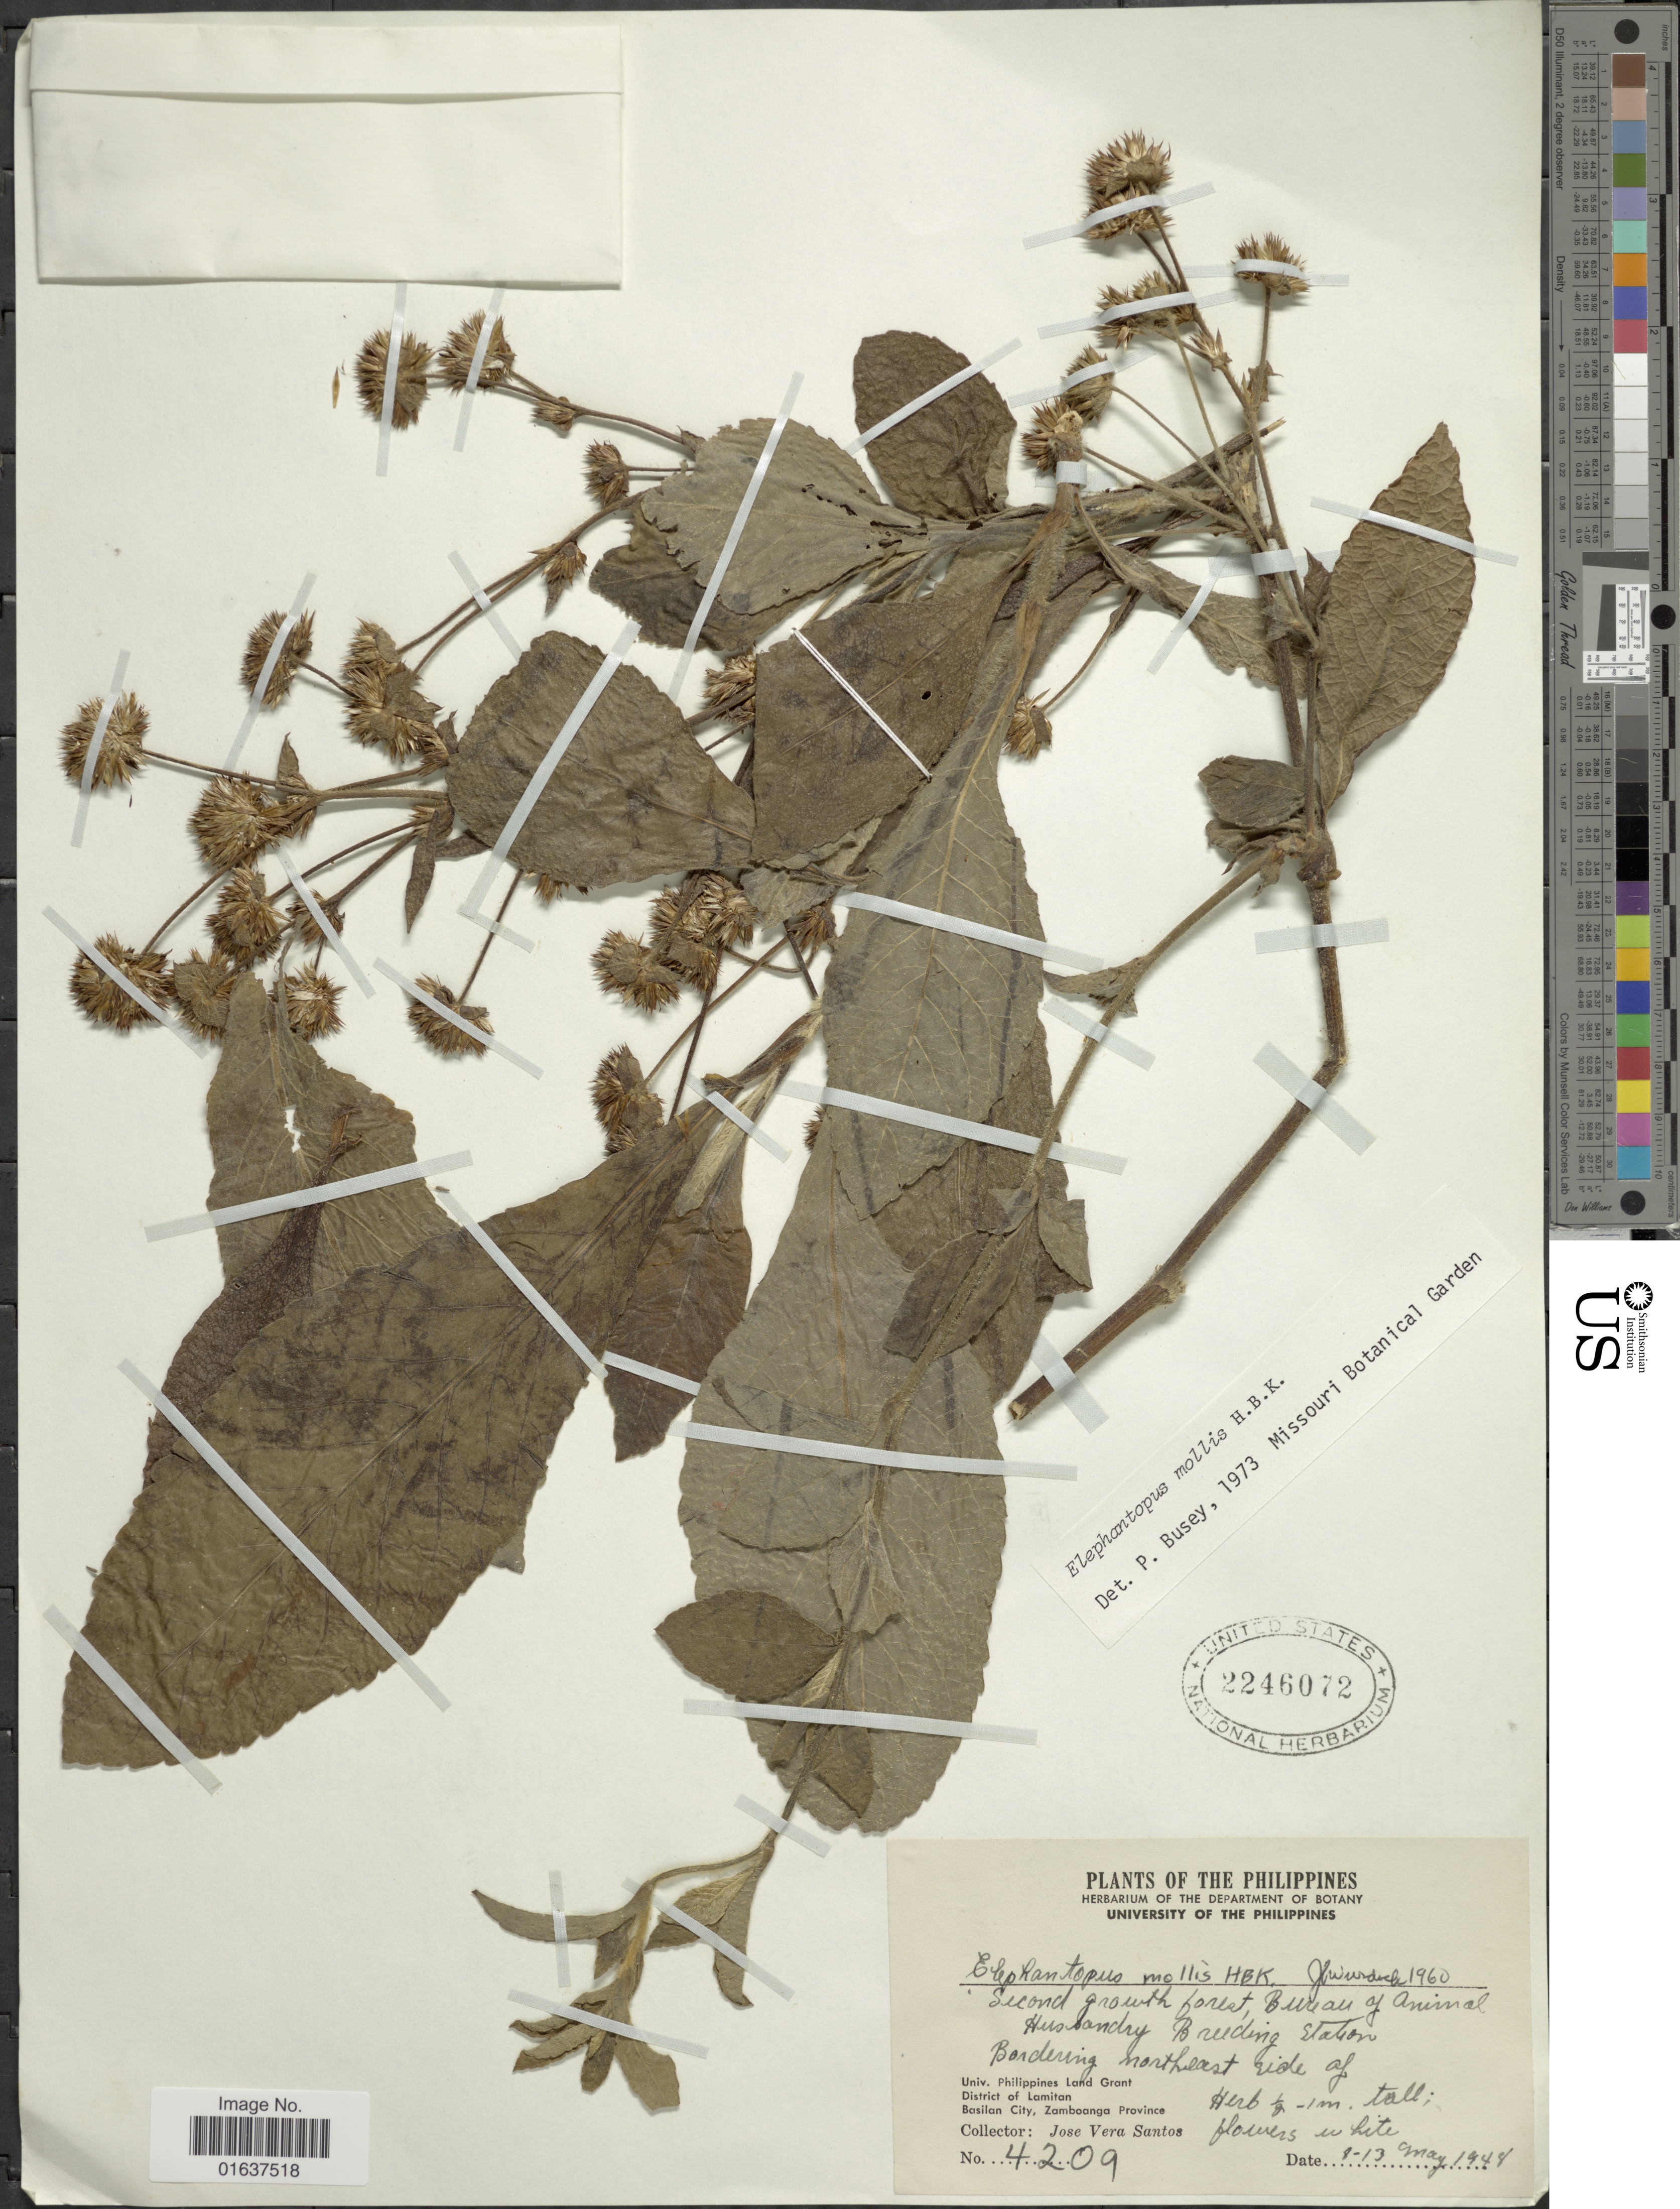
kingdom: Plantae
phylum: Tracheophyta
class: Magnoliopsida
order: Asterales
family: Asteraceae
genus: Elephantopus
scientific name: Elephantopus mollis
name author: Kunth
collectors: J. V. Santos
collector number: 4209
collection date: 1944-05-08/1944-05-13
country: Philippines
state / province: Muslim Mindanao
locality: Bordering northeast side of District of Lamitan, Basilan City, Zamboanga Province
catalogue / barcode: US 2246072